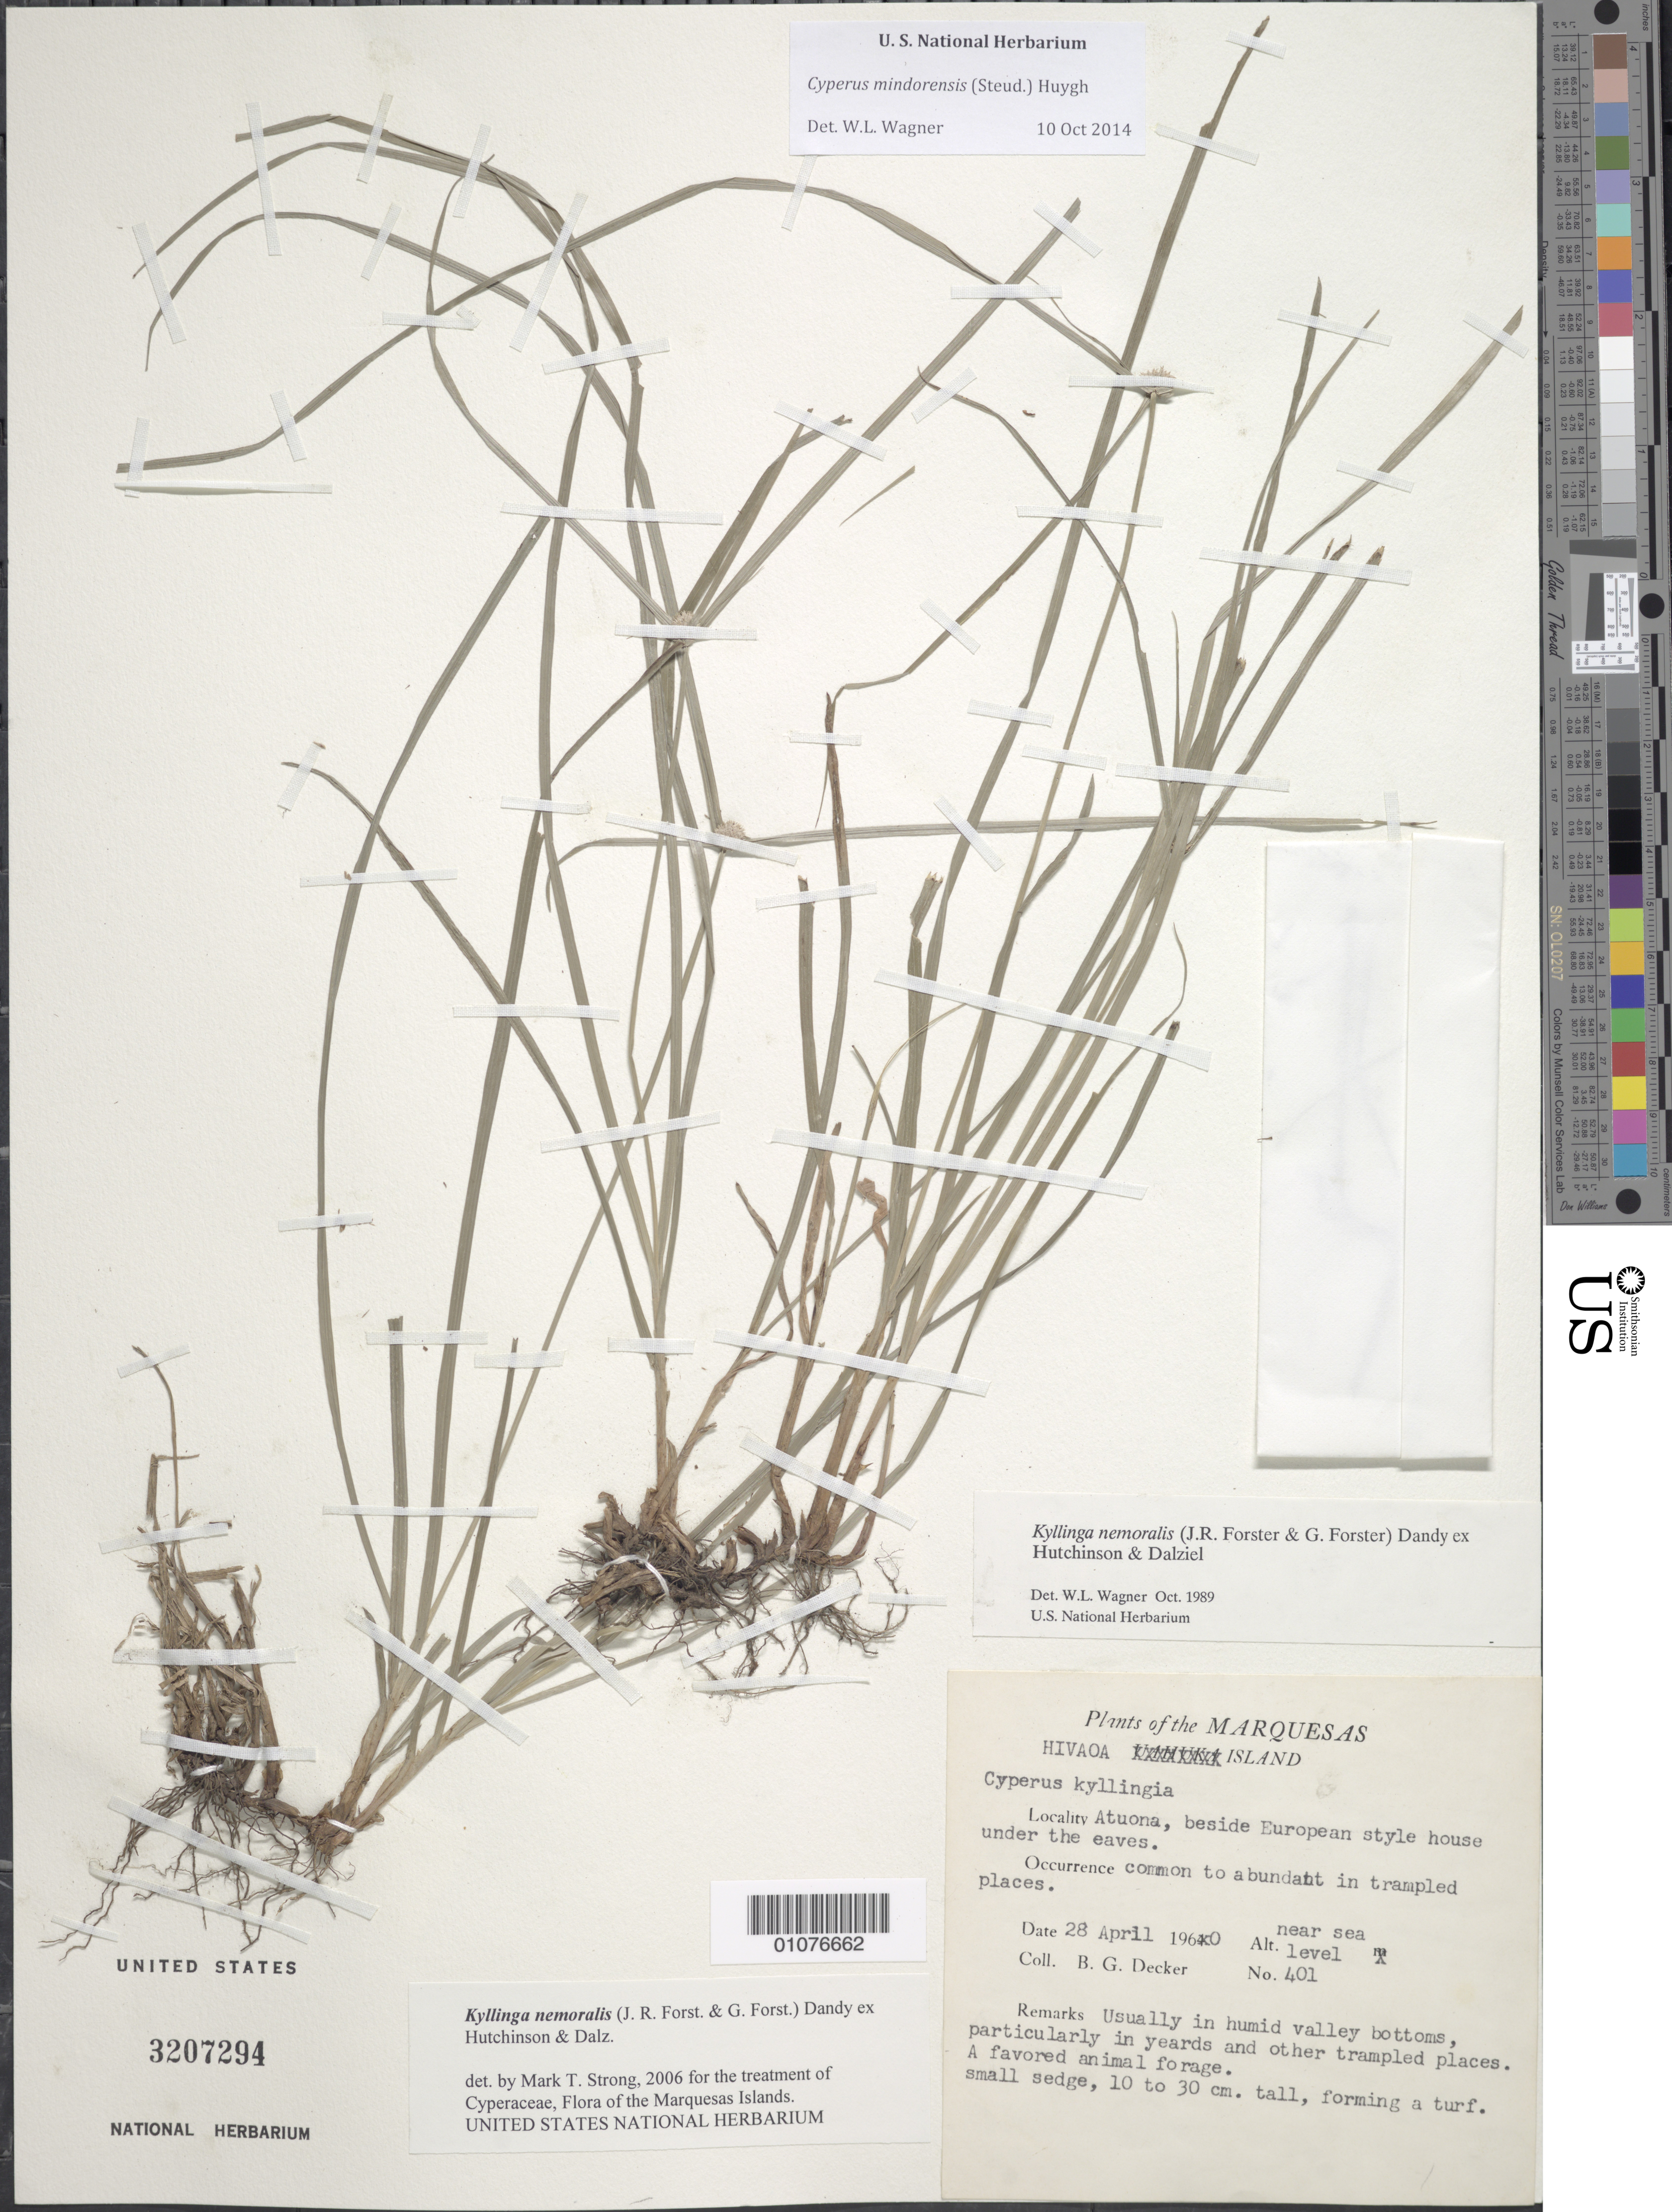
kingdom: Plantae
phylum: Tracheophyta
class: Liliopsida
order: Poales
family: Cyperaceae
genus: Cyperus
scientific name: Cyperus mindorensis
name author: (Steud.) Huygh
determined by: Lorence, David H., (PTBG), National Tropical Botanical Garden (UNITED STATES)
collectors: B. G. Decker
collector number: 401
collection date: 1960-04-28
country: French Polynesia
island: Hiva Oa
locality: Atuona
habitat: under eaves of a house near sea level, usually in humid valley bottoms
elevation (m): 0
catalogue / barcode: US 3207294